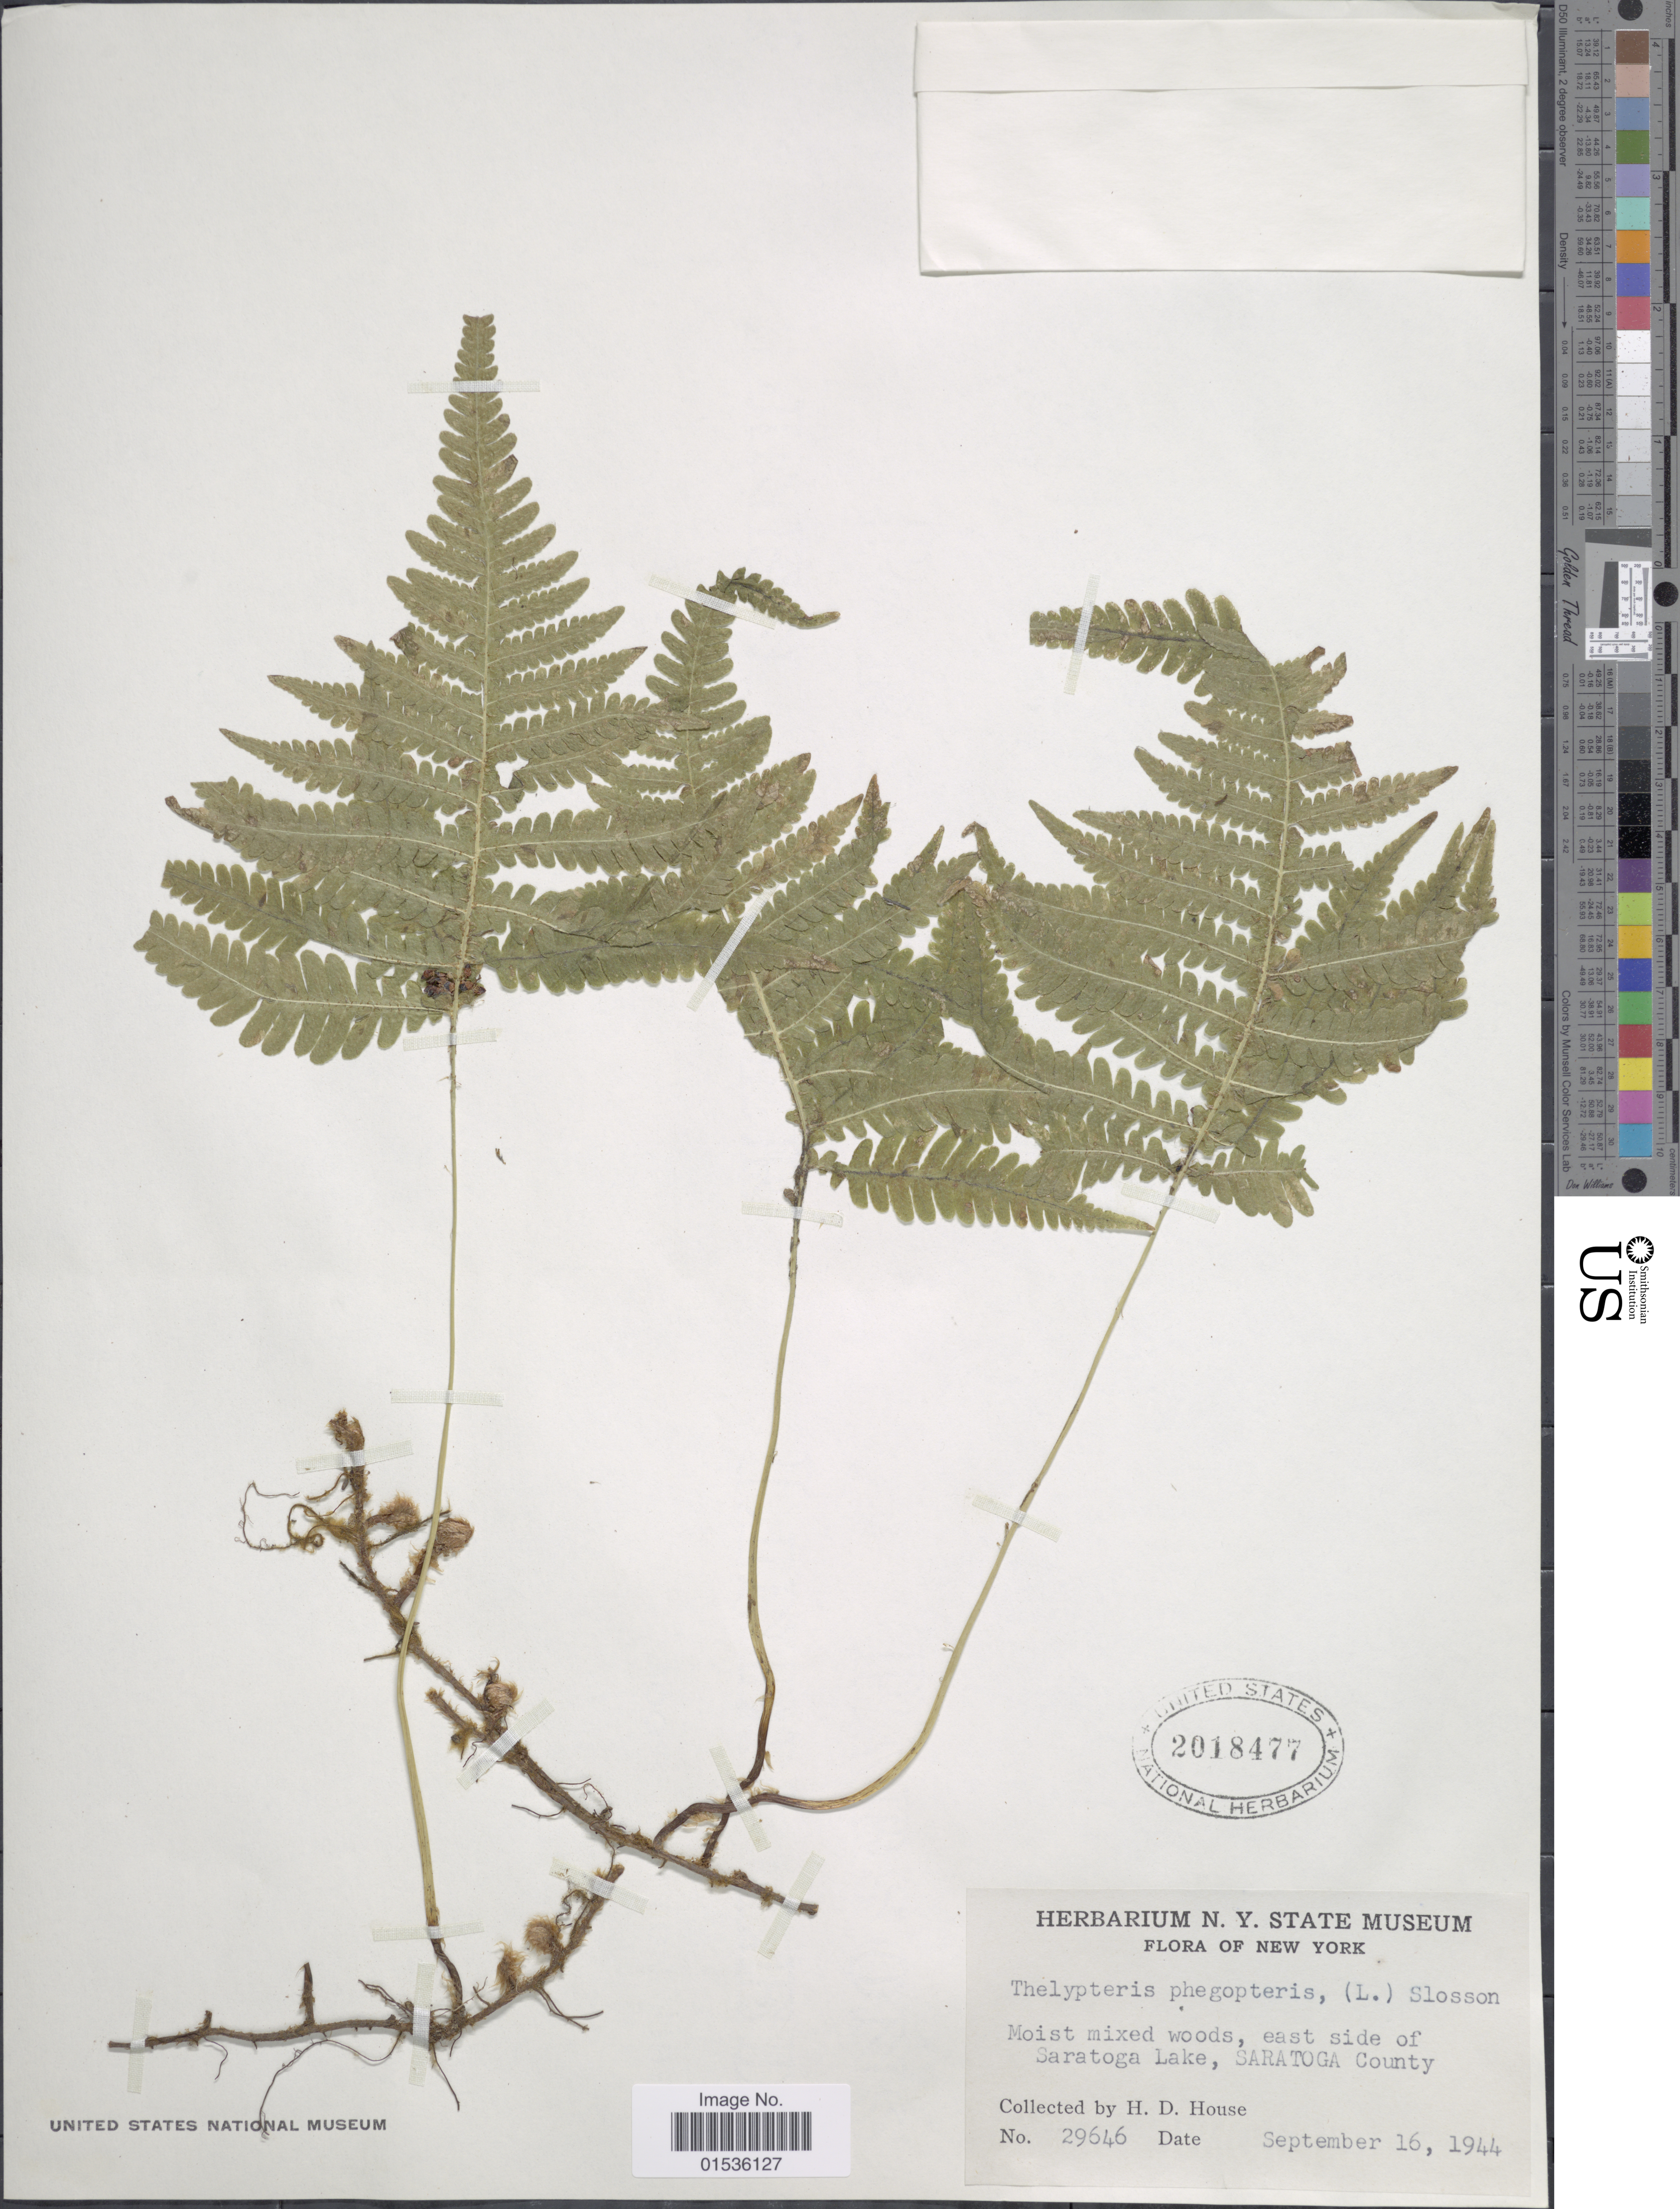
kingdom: Plantae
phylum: Tracheophyta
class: Polypodiopsida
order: Polypodiales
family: Thelypteridaceae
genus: Phegopteris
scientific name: Phegopteris connectilis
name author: (Michx.) Watt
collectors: H. D. House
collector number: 29646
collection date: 1944-09-16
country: United States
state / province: New York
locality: East side of Saratoga Lake, Saratoga County.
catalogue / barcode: US 2018477